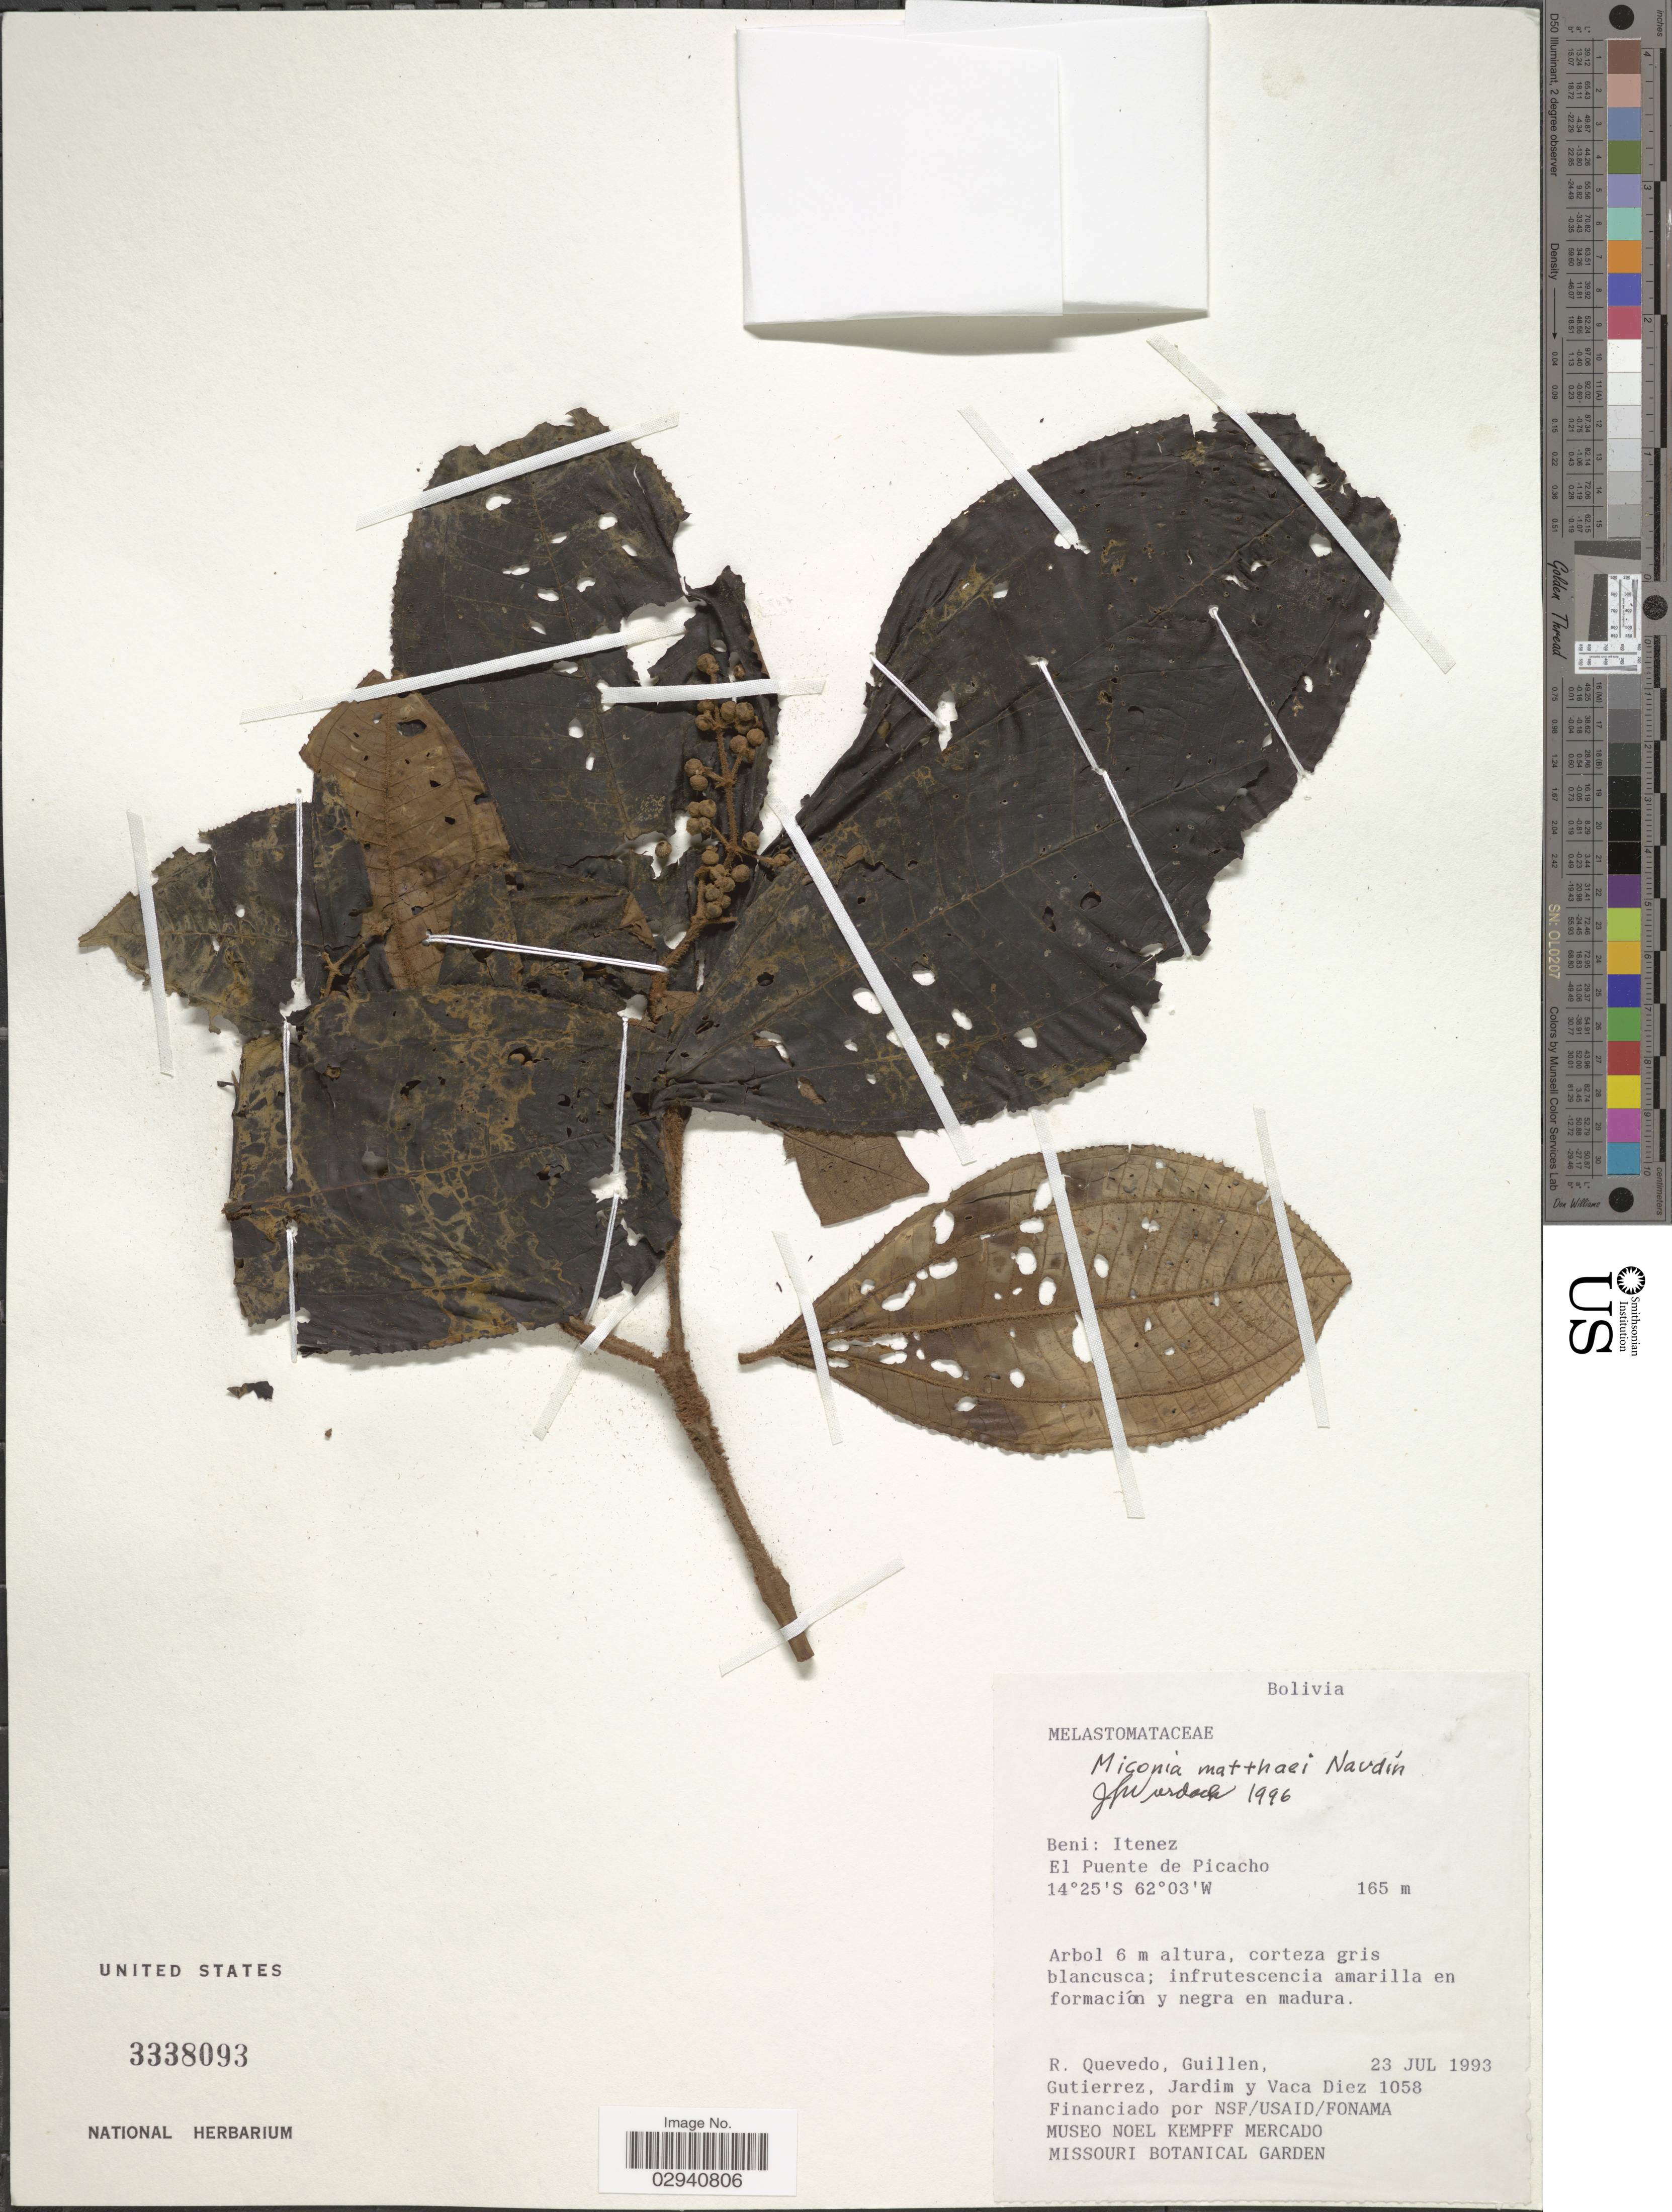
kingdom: Plantae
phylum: Tracheophyta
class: Magnoliopsida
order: Myrtales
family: Melastomataceae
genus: Miconia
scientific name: Miconia matthaei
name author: Naudin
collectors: R. Quevedo, -- Guillen, -. Gutierrez, Jardim, -- & -. Vaca Diez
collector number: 1058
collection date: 1993-07-23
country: Bolivia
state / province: Beni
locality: Itenez. El Puente de Picacho.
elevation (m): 165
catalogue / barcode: US 3338093